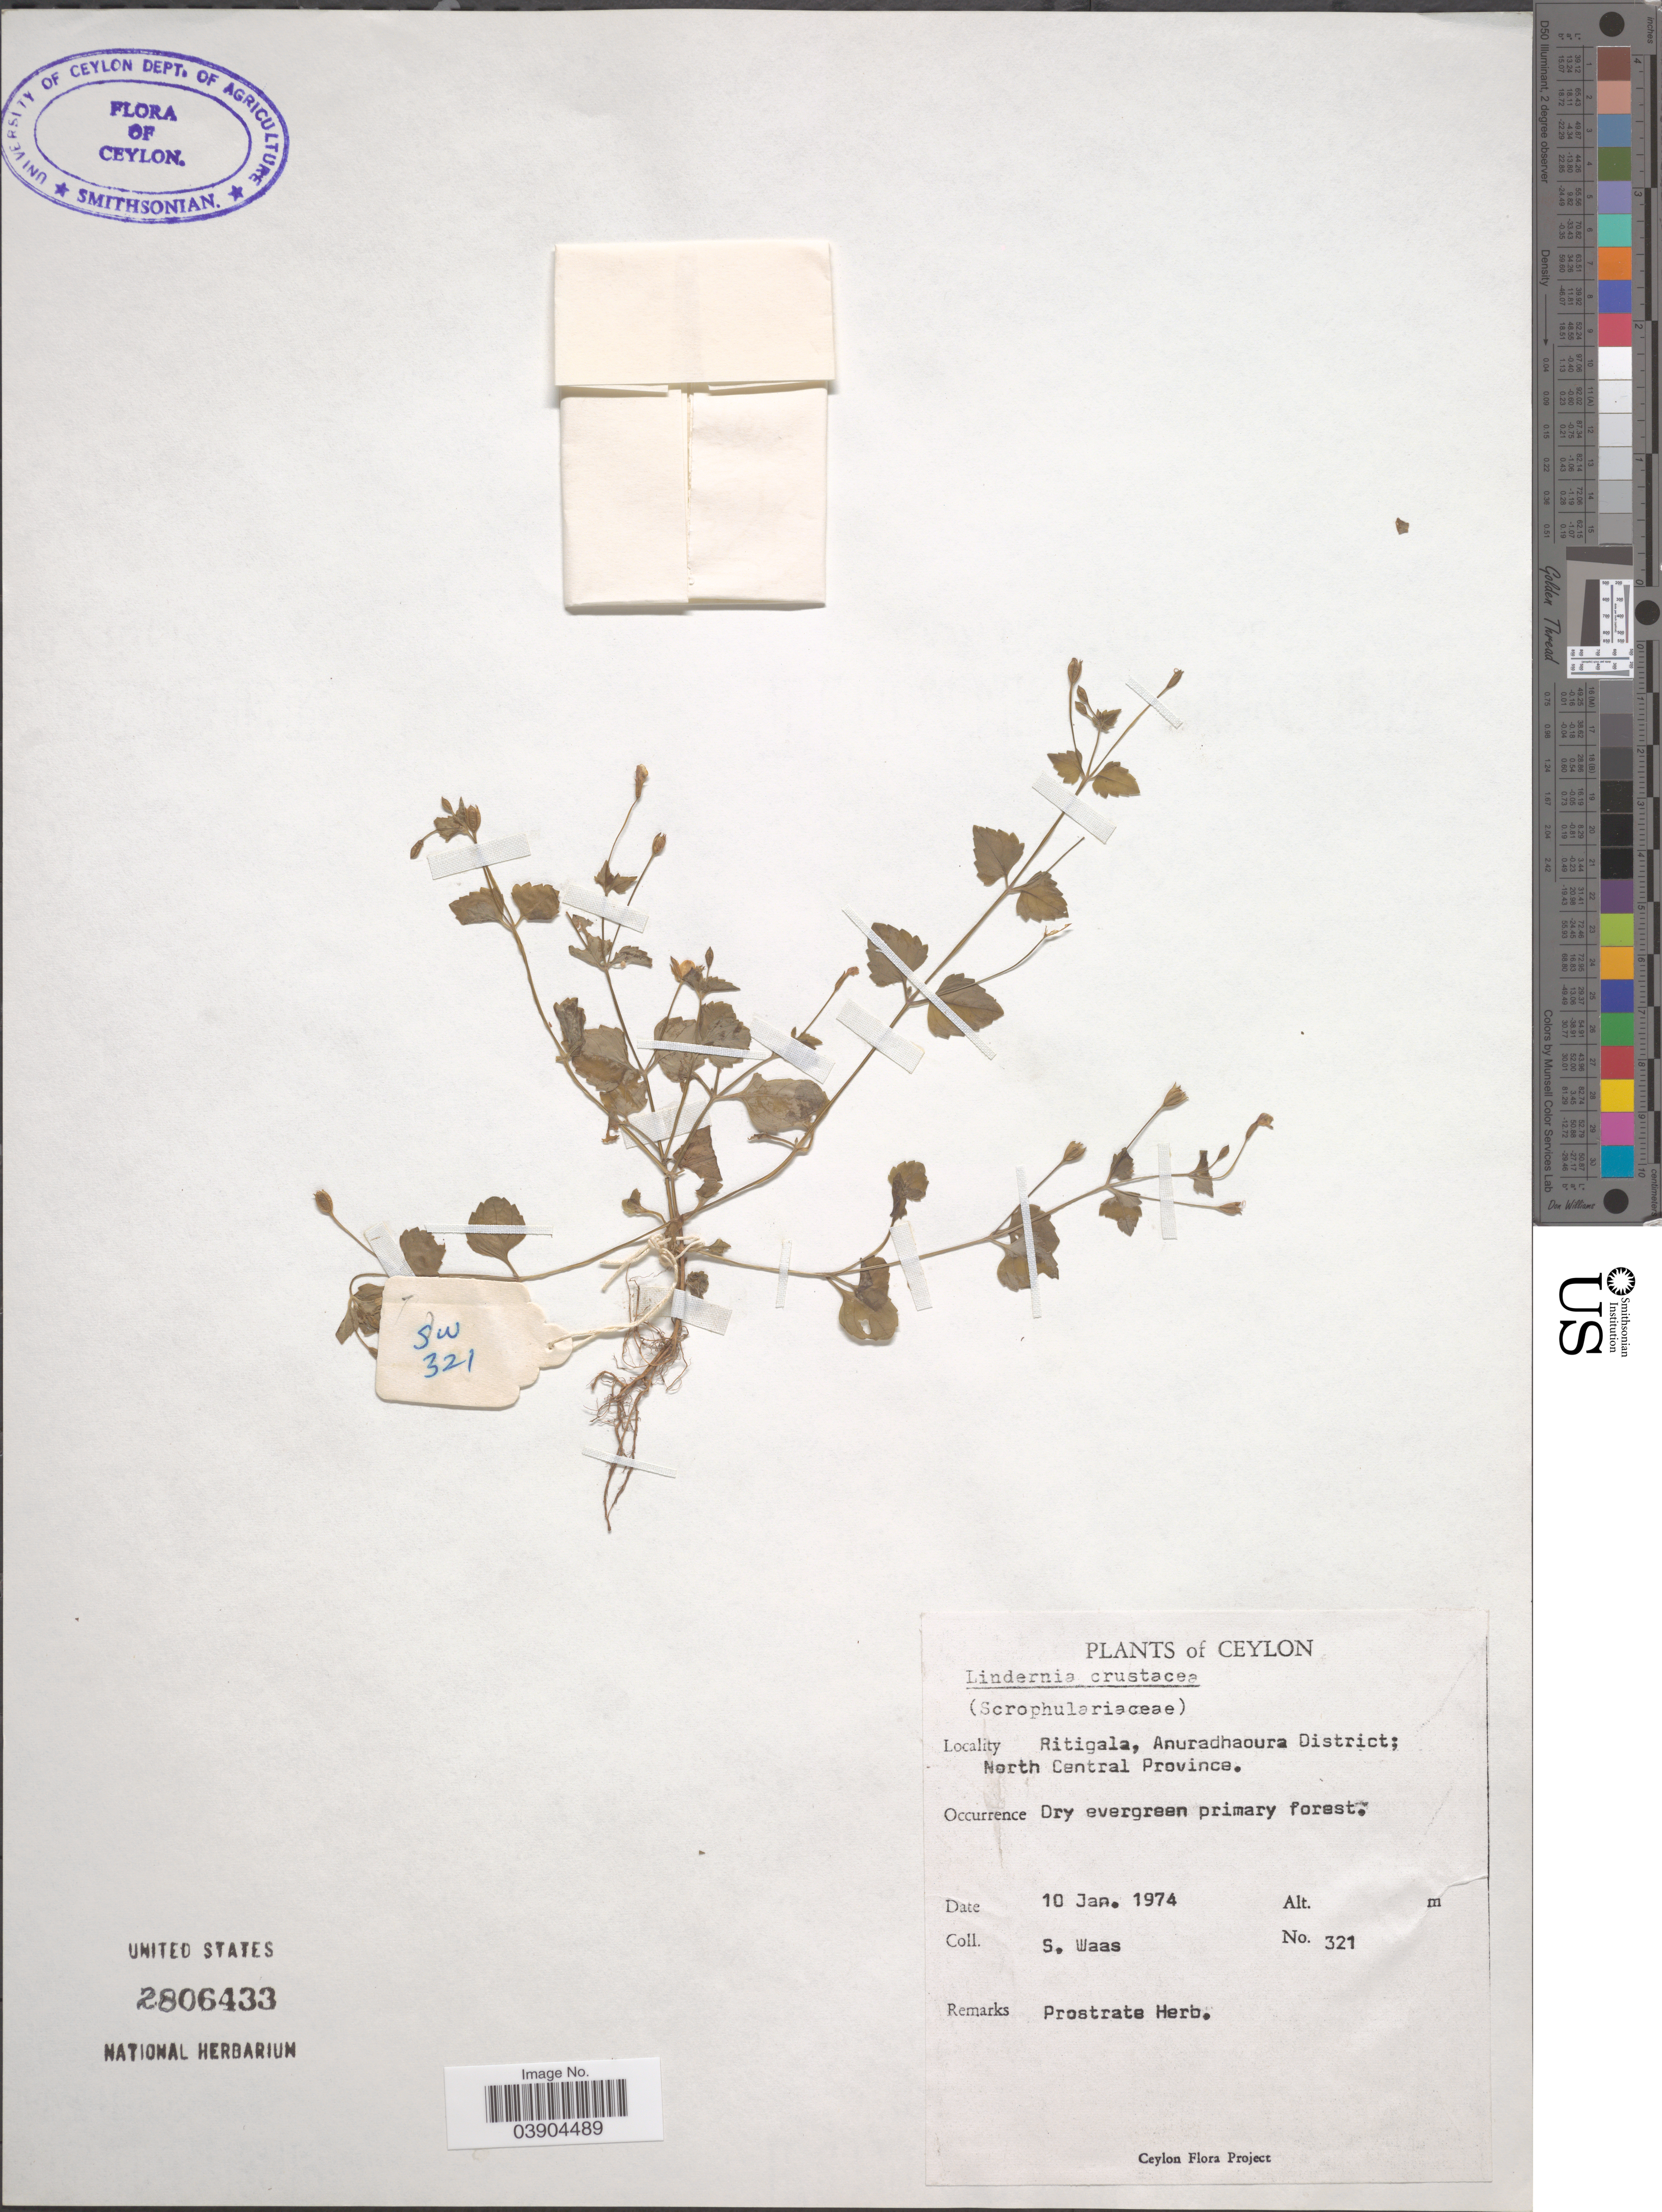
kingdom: Plantae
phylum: Tracheophyta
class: Magnoliopsida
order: Lamiales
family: Linderniaceae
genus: Lindernia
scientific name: Lindernia crustacea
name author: (L.) F. Muell.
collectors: S. Waas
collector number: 321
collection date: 1974-01-10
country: Sri Lanka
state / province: North Central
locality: Ceylon. Ritigala, Anuradhaoura District.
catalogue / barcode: US 2806433